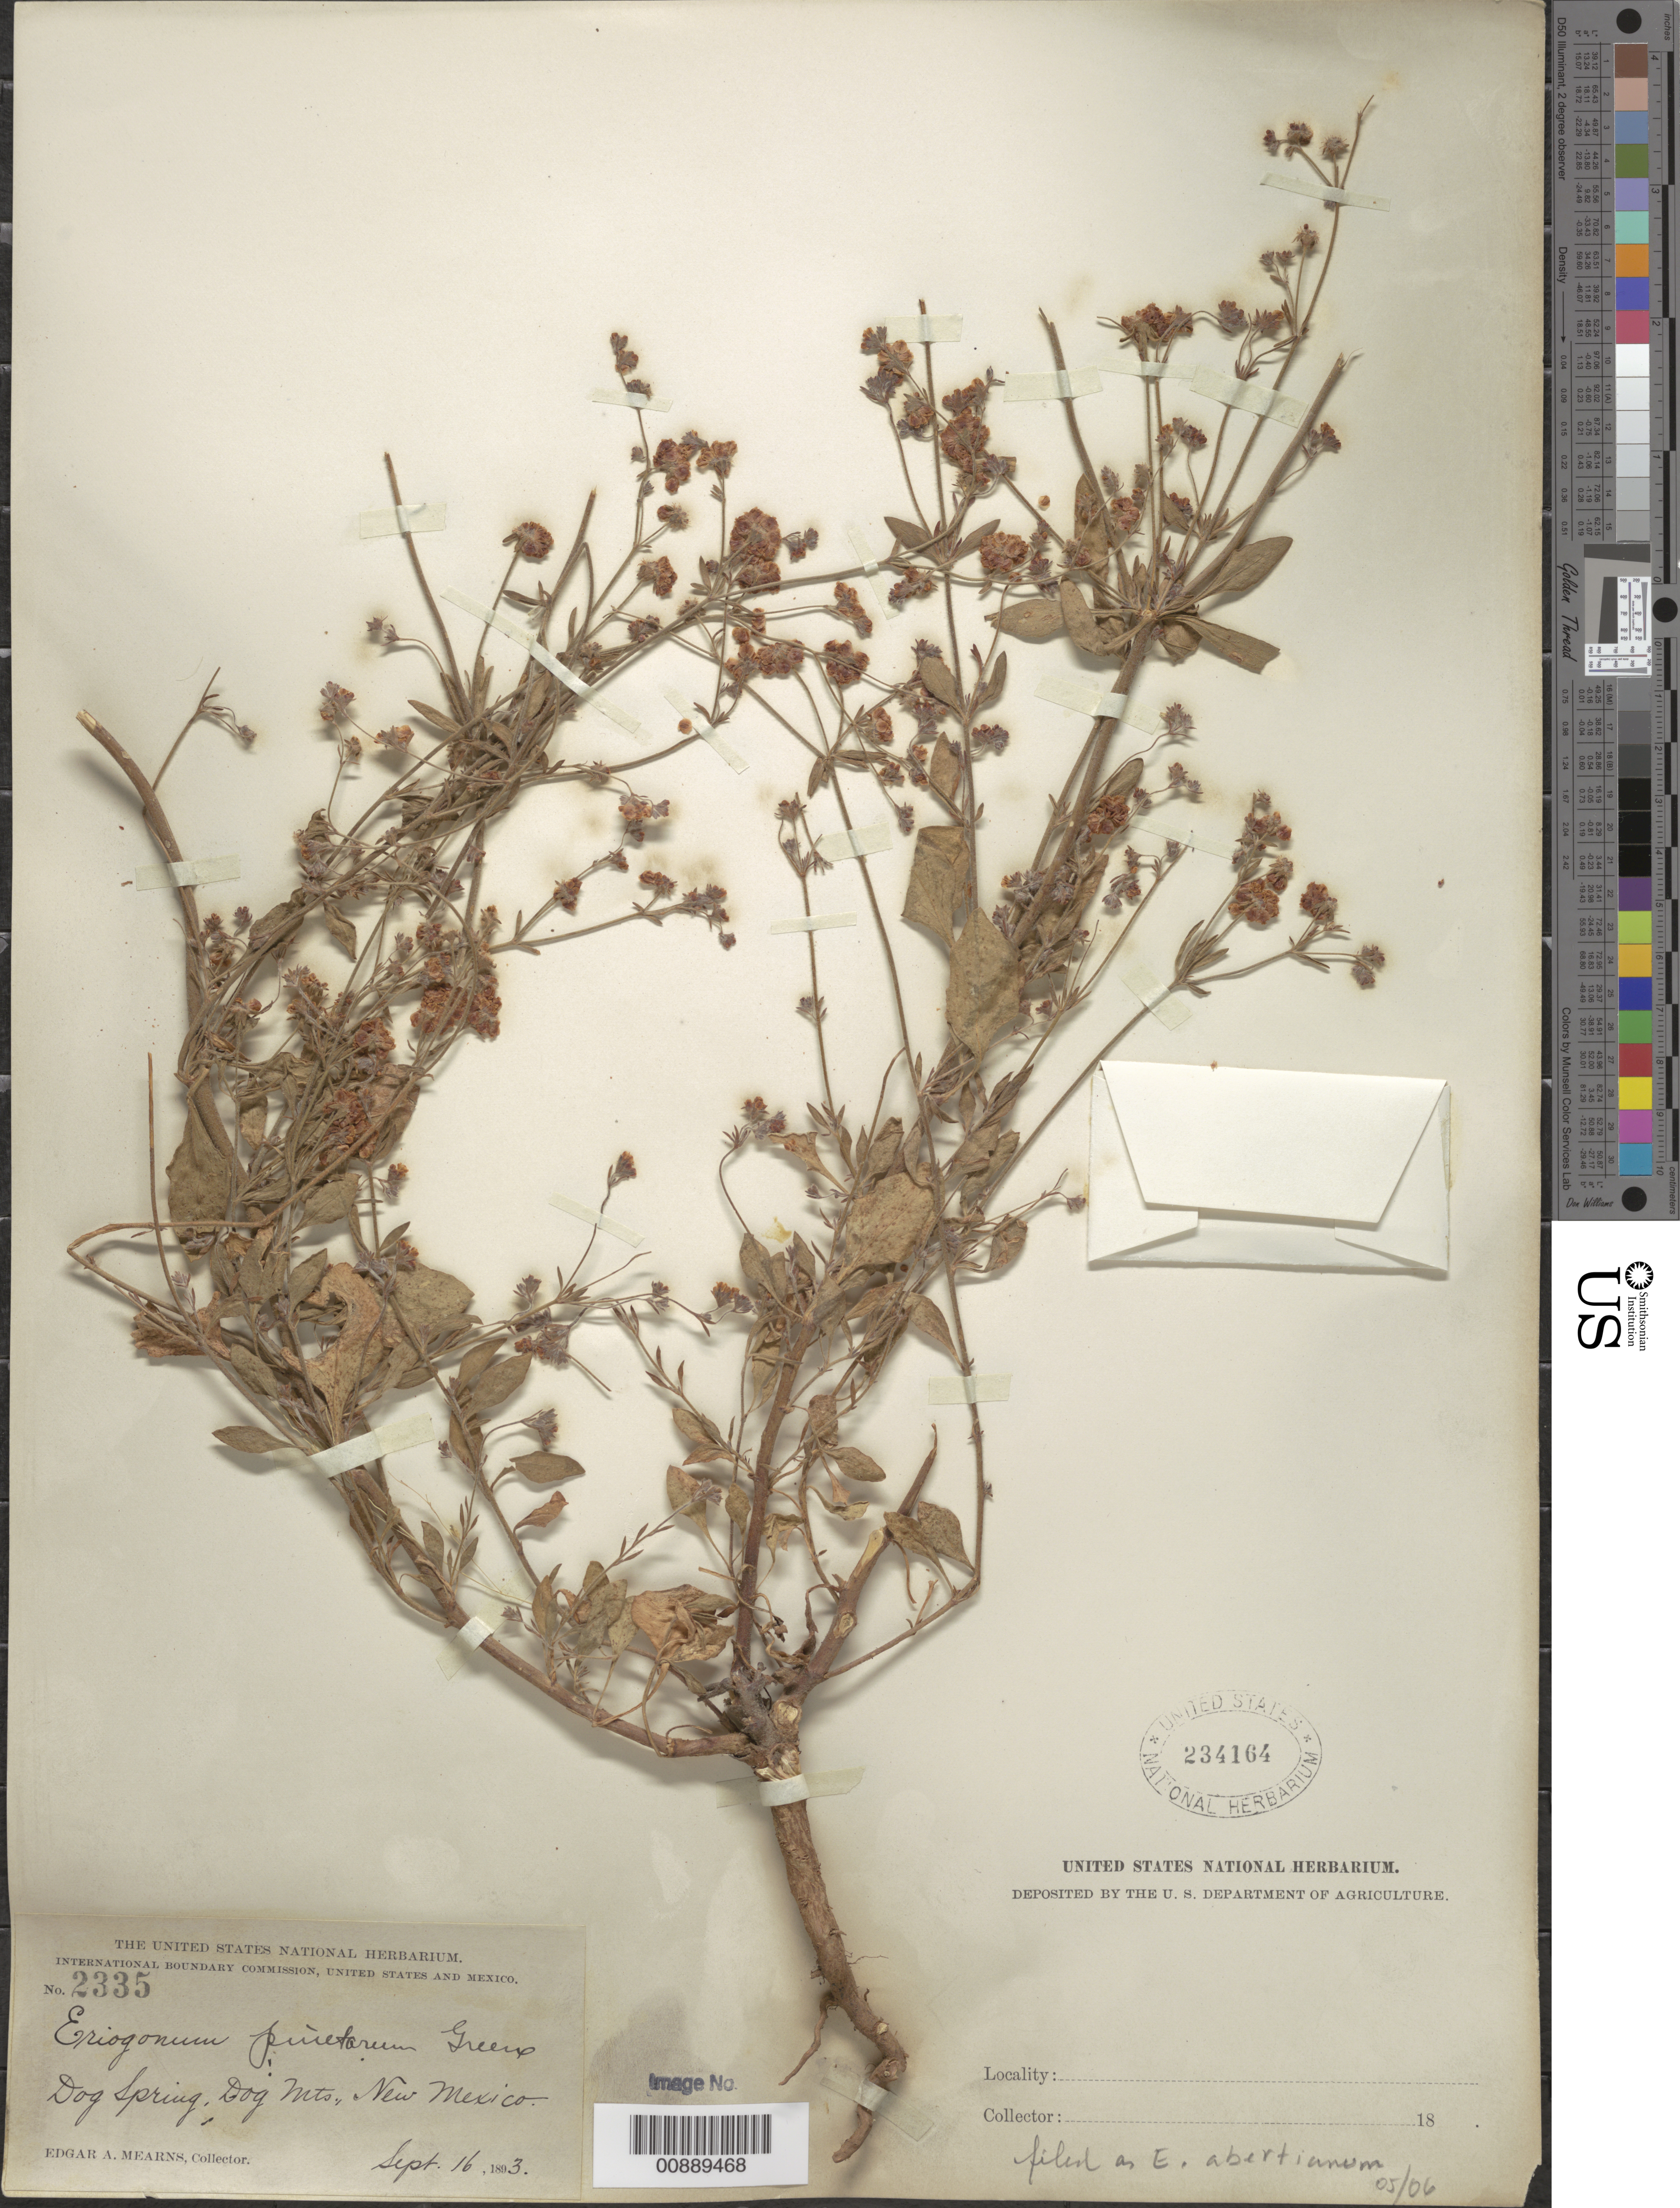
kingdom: Plantae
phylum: Tracheophyta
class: Magnoliopsida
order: Lamiales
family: Lamiaceae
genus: Amasonia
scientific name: Amasonia campestris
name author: (Aubl.) Moldenke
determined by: Kelloff, Carol L., (US), Smithsonian Institution - National Museum of Natural History (UNITED STATES)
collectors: H. D. Clarke, C. Perry, E. Tripp, S. R. Stern & D. Gittens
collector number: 12157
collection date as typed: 28 June 2004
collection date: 2004-06-28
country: Guyana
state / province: Cuyuni-Mazaruni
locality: Ataro River, landing below falls at Wayalayeng Village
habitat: Dense primary and secondary forest on alluvial sandy clay with Vismia, Dicymbe, and Cecropia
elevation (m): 488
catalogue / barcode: US 3486468-2